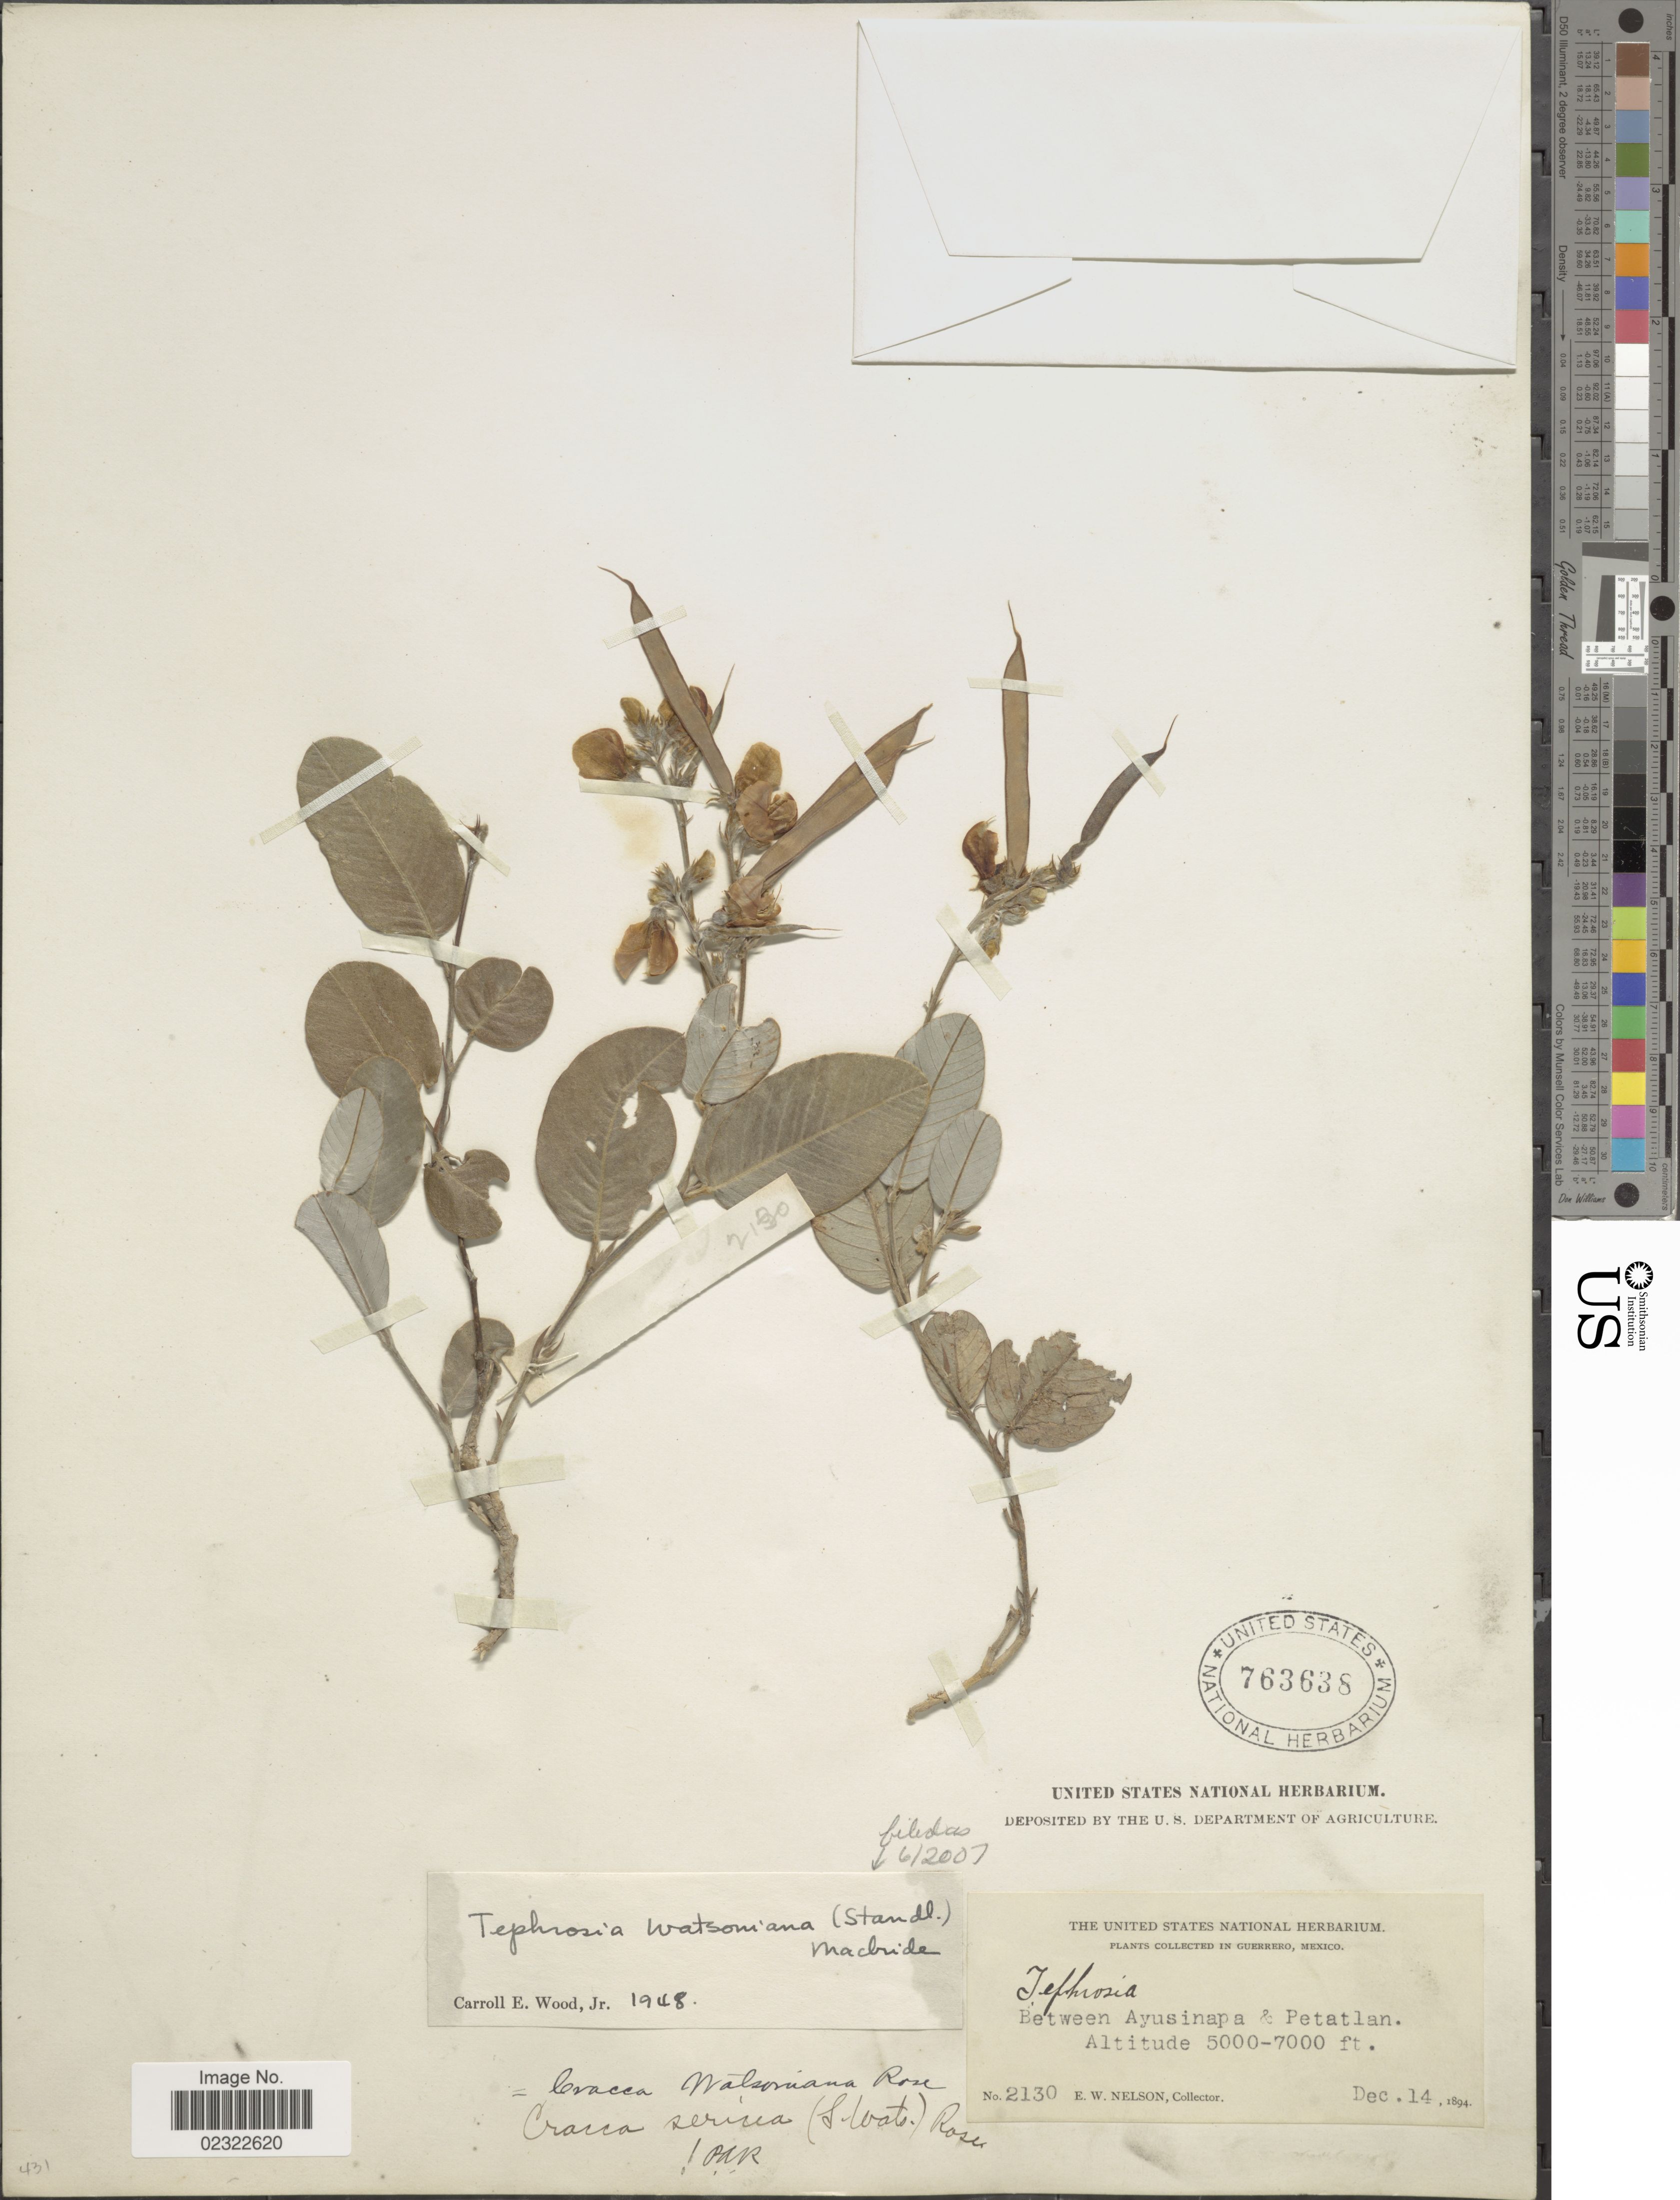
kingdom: Plantae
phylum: Tracheophyta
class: Magnoliopsida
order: Fabales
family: Fabaceae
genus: Tephrosia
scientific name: Tephrosia watsoniana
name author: (Standl.) Standl.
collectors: E. W. Nelson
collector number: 2130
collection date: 1894-12-14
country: Mexico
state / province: Guerrero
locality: Between Ayusinapa & Petatlan.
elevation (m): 1524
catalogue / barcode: US 763638